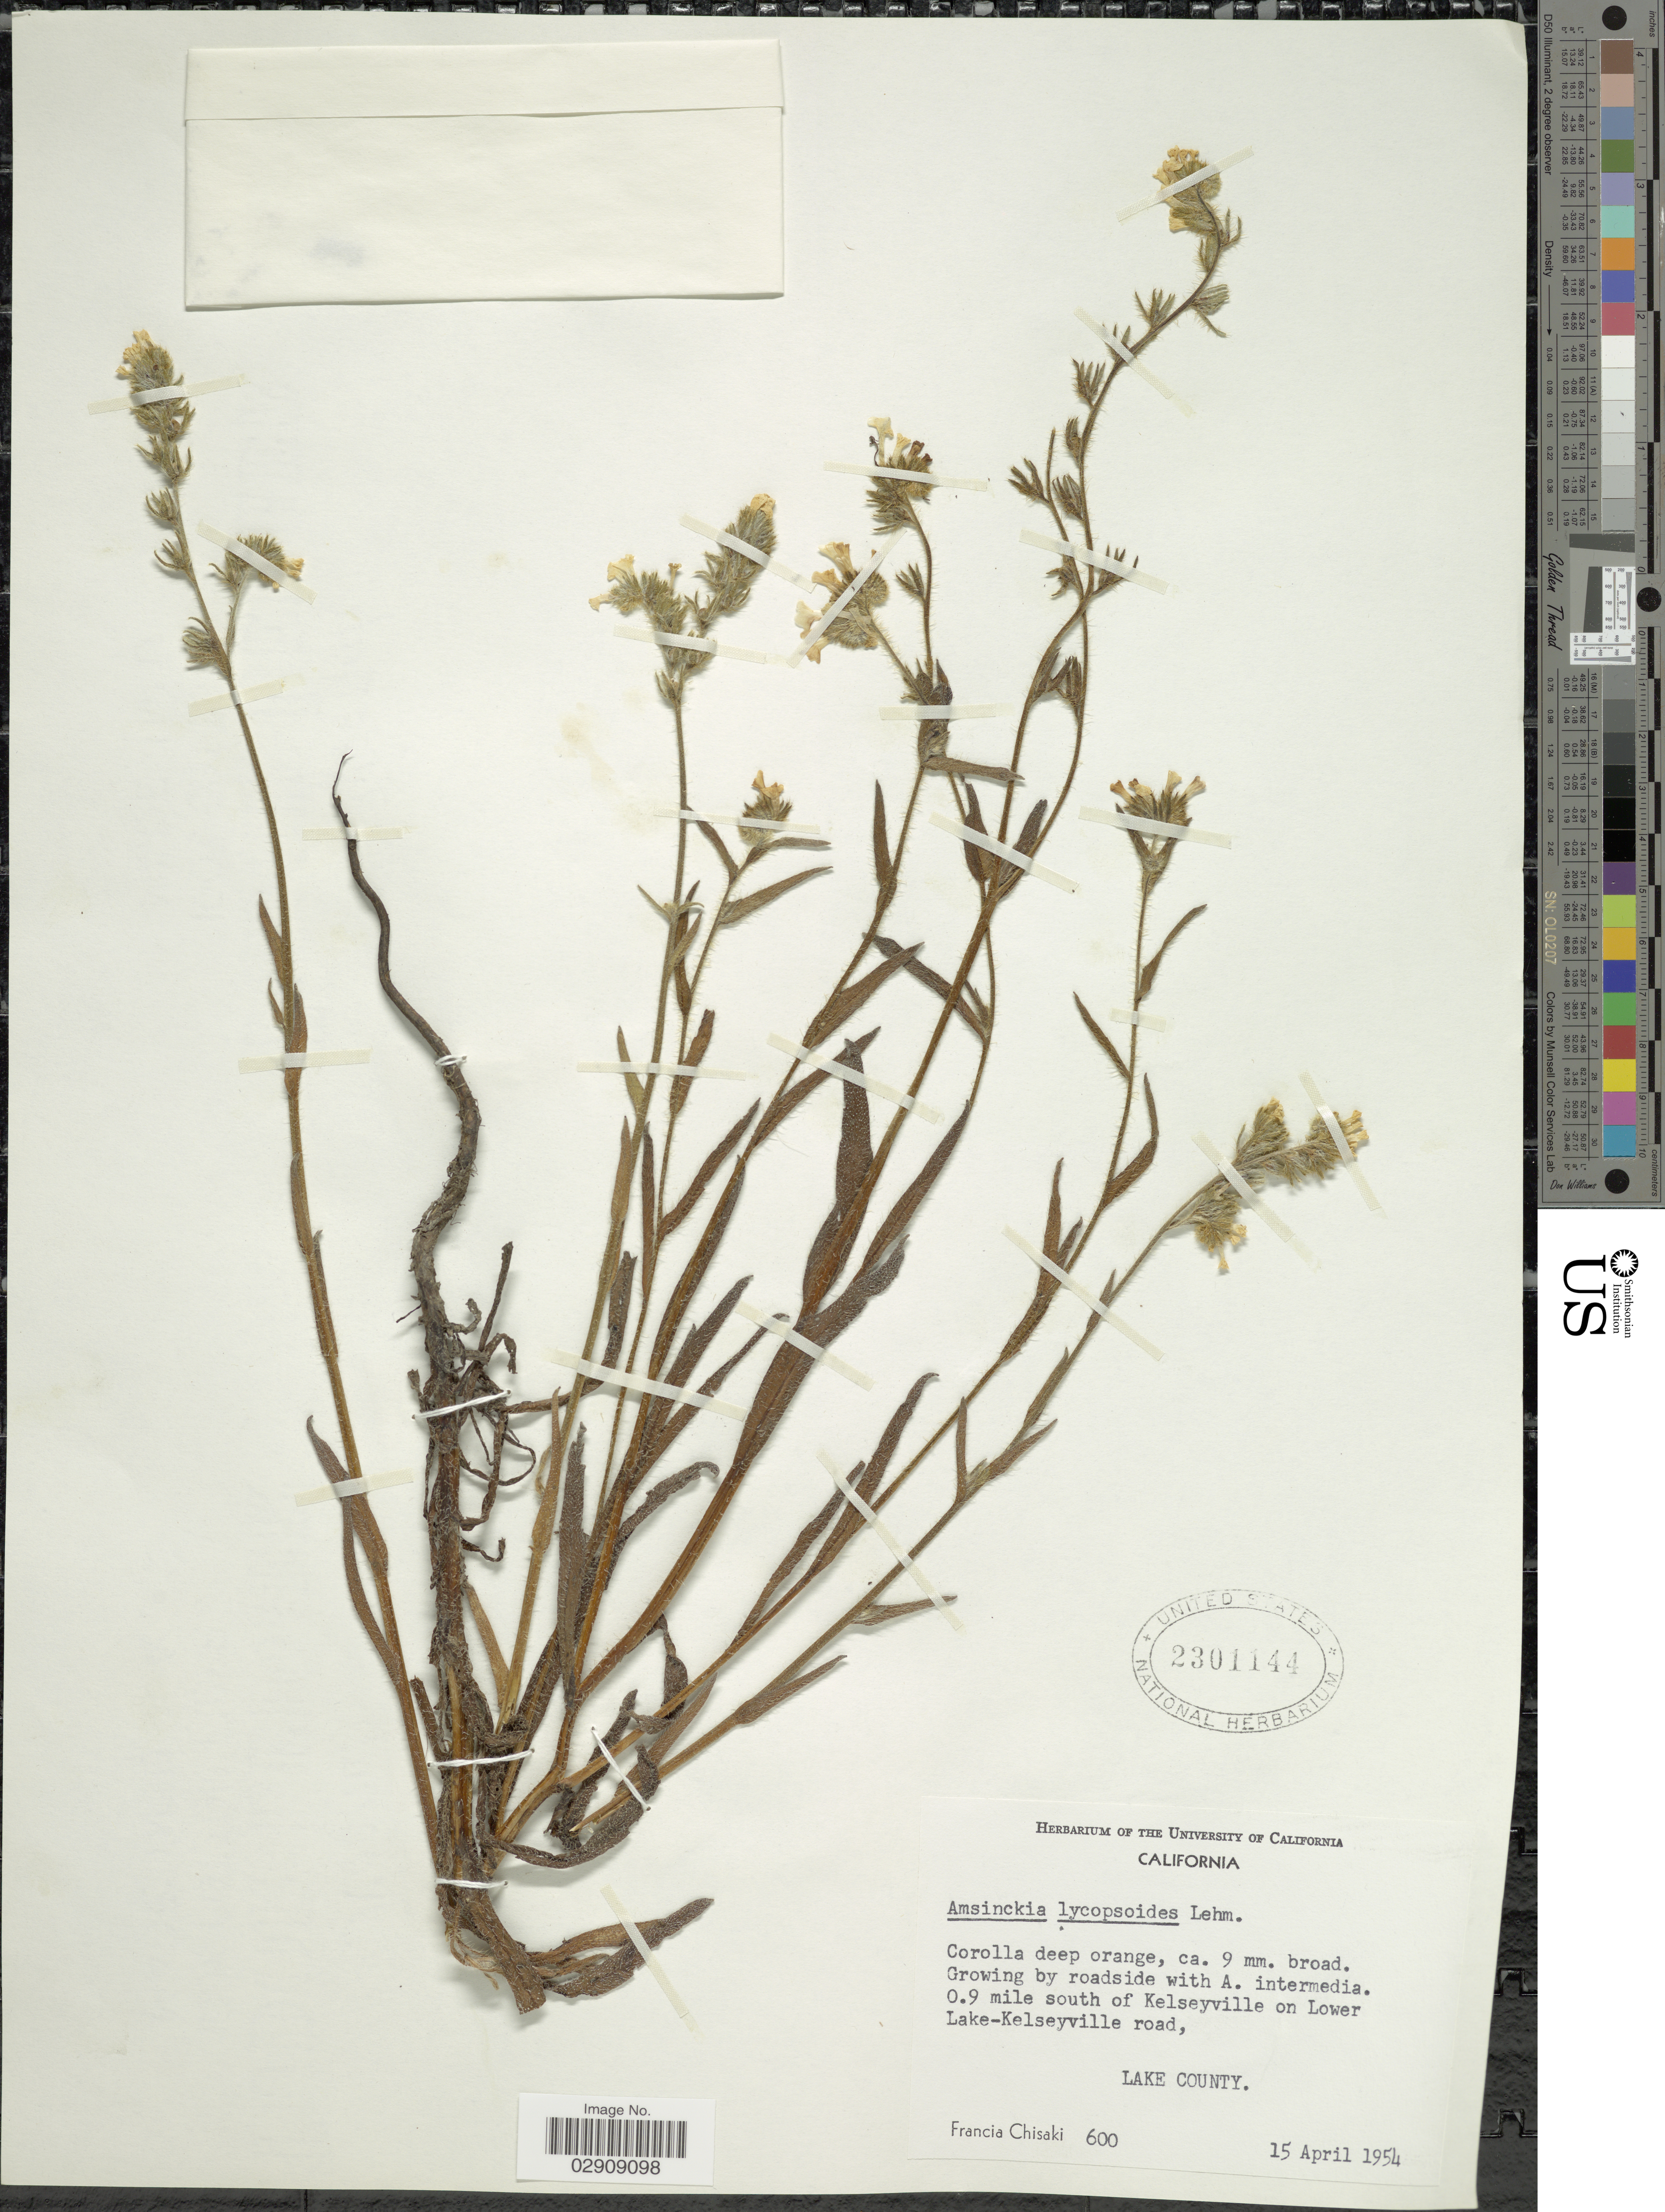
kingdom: Plantae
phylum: Tracheophyta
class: Magnoliopsida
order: Boraginales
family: Boraginaceae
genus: Amsinckia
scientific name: Amsinckia lycopsoides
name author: Lehm.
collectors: F. Chisaki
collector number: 600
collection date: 1954-04-15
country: United States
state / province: California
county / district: Lake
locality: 0.9 mile south of Kelseyville on Lower Lake-Kelseyville road, Lake County.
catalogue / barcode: US 2301144